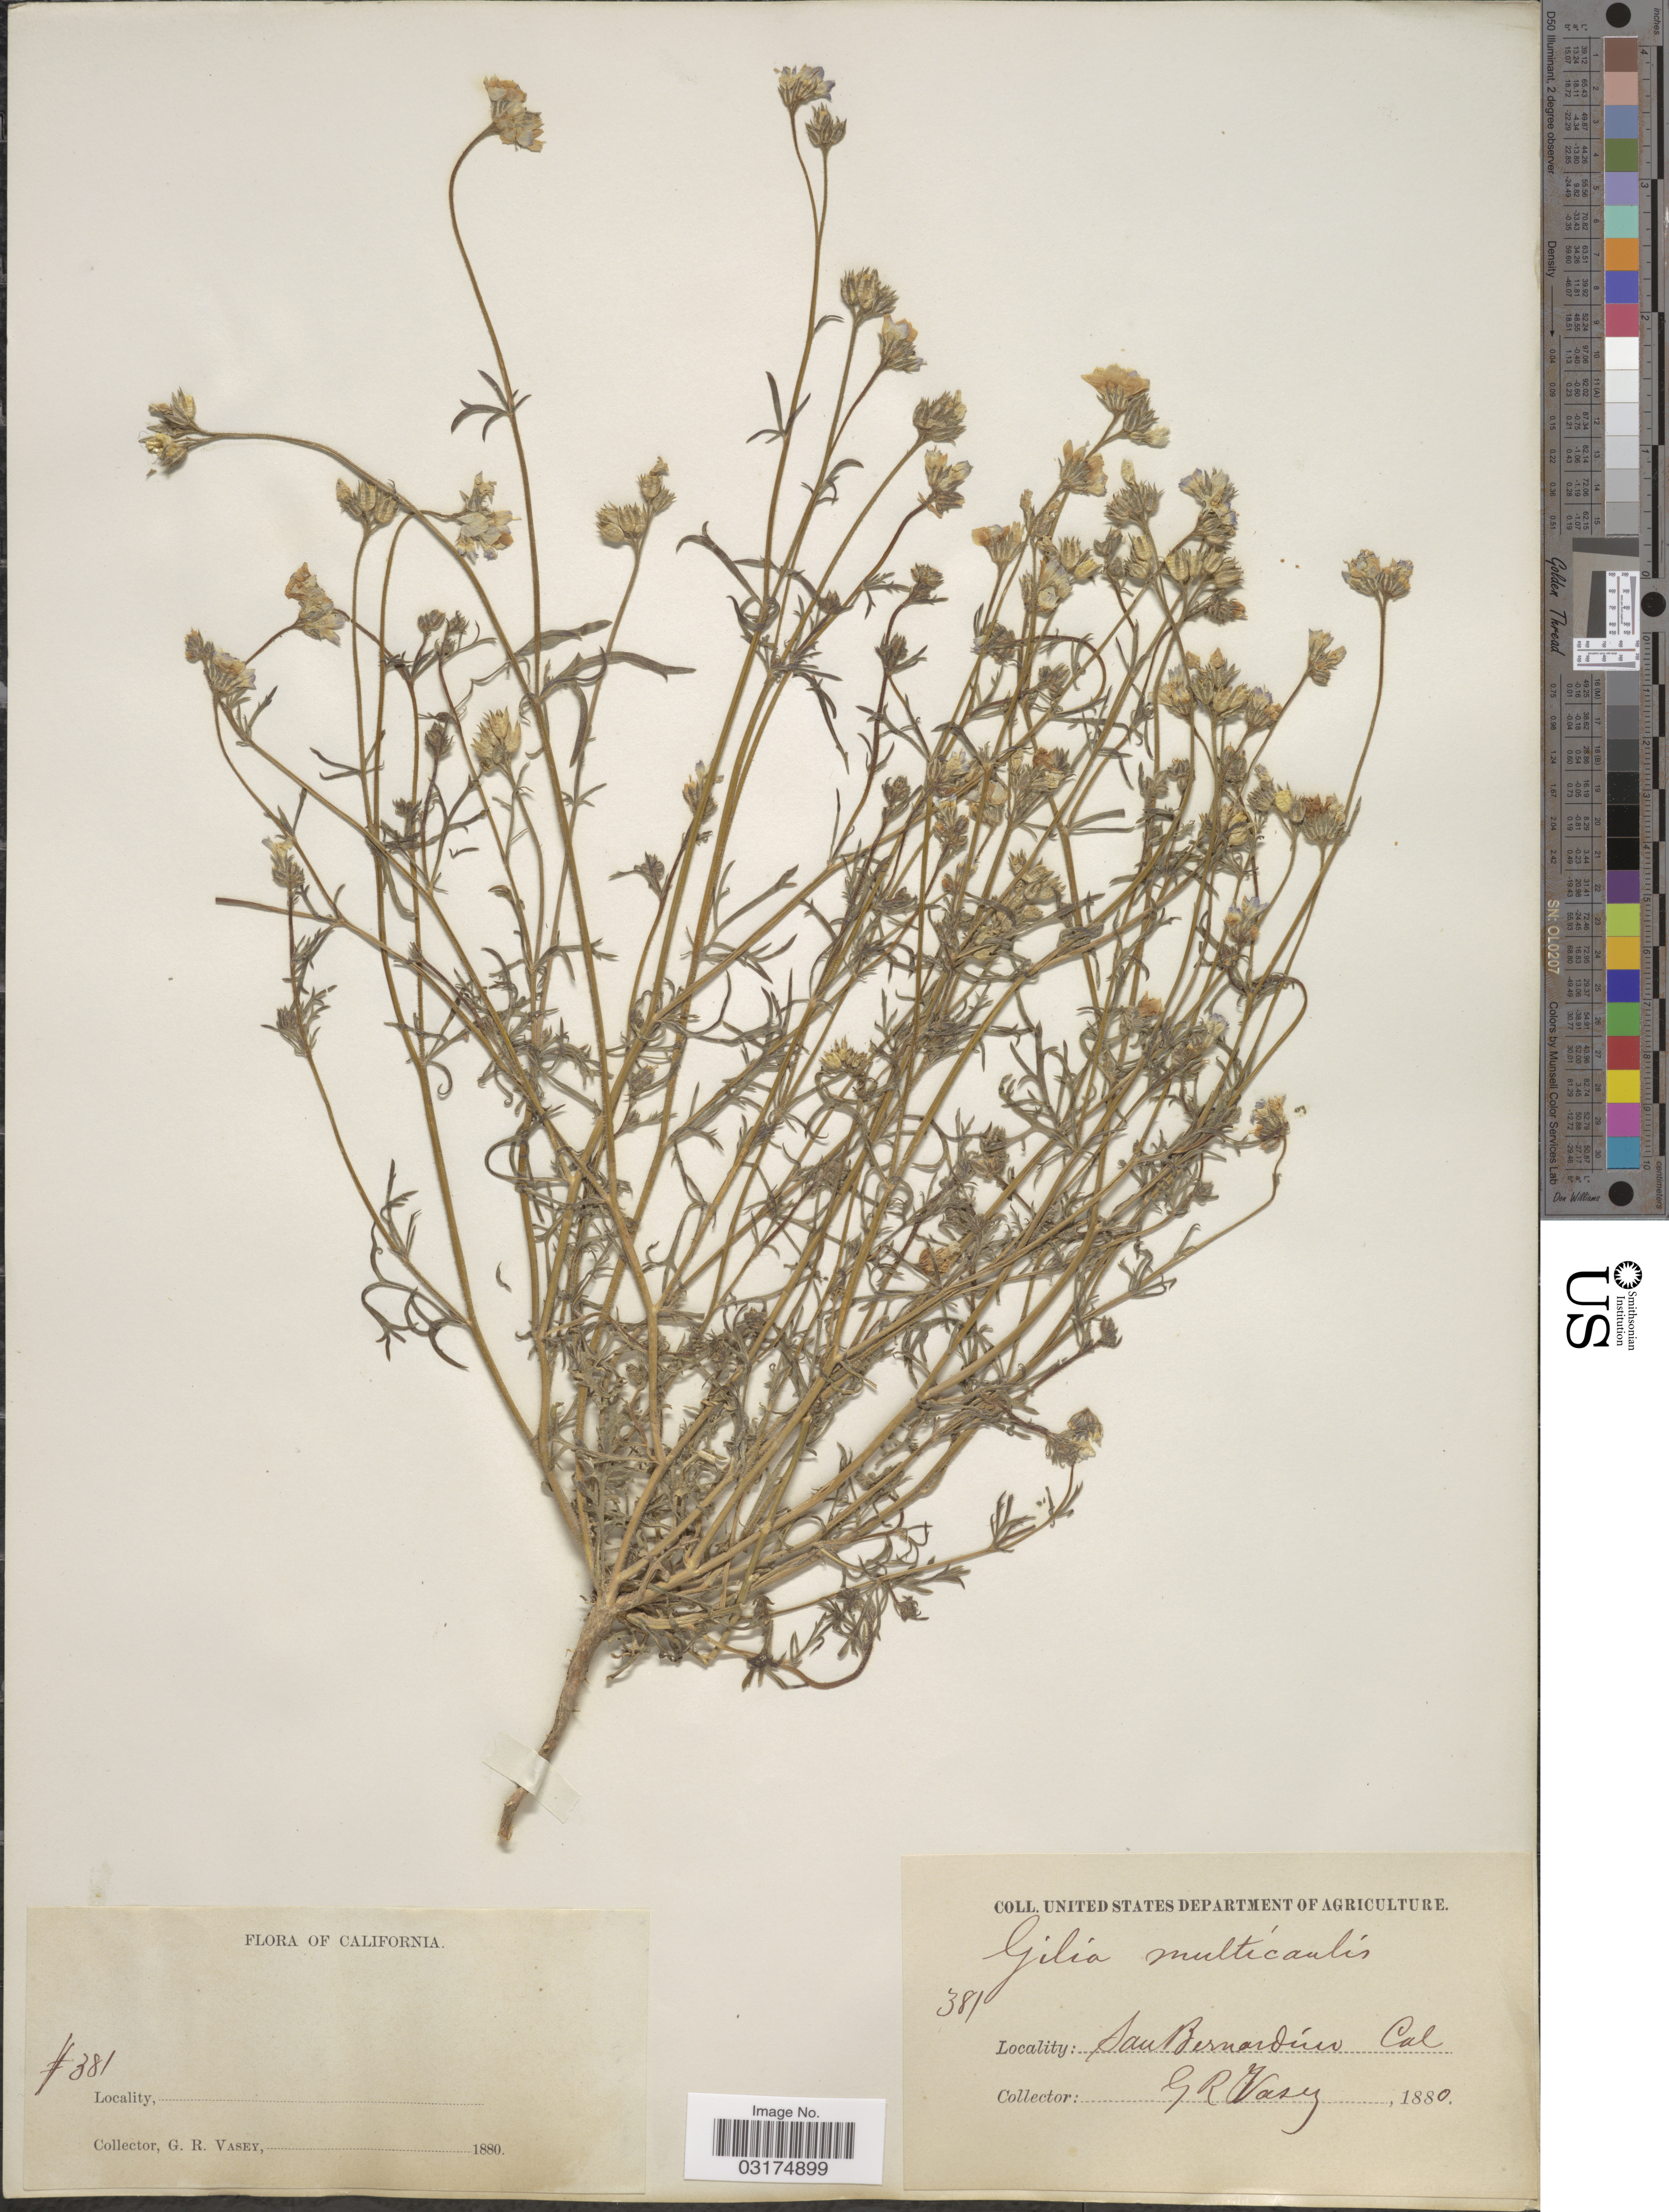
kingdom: Plantae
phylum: Tracheophyta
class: Magnoliopsida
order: Ericales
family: Polemoniaceae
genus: Gilia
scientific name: Gilia angelensis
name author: V.E. Grant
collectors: G. R. Vasey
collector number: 381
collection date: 1880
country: United States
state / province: California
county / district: San Bernardino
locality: San Bernardino Cal.